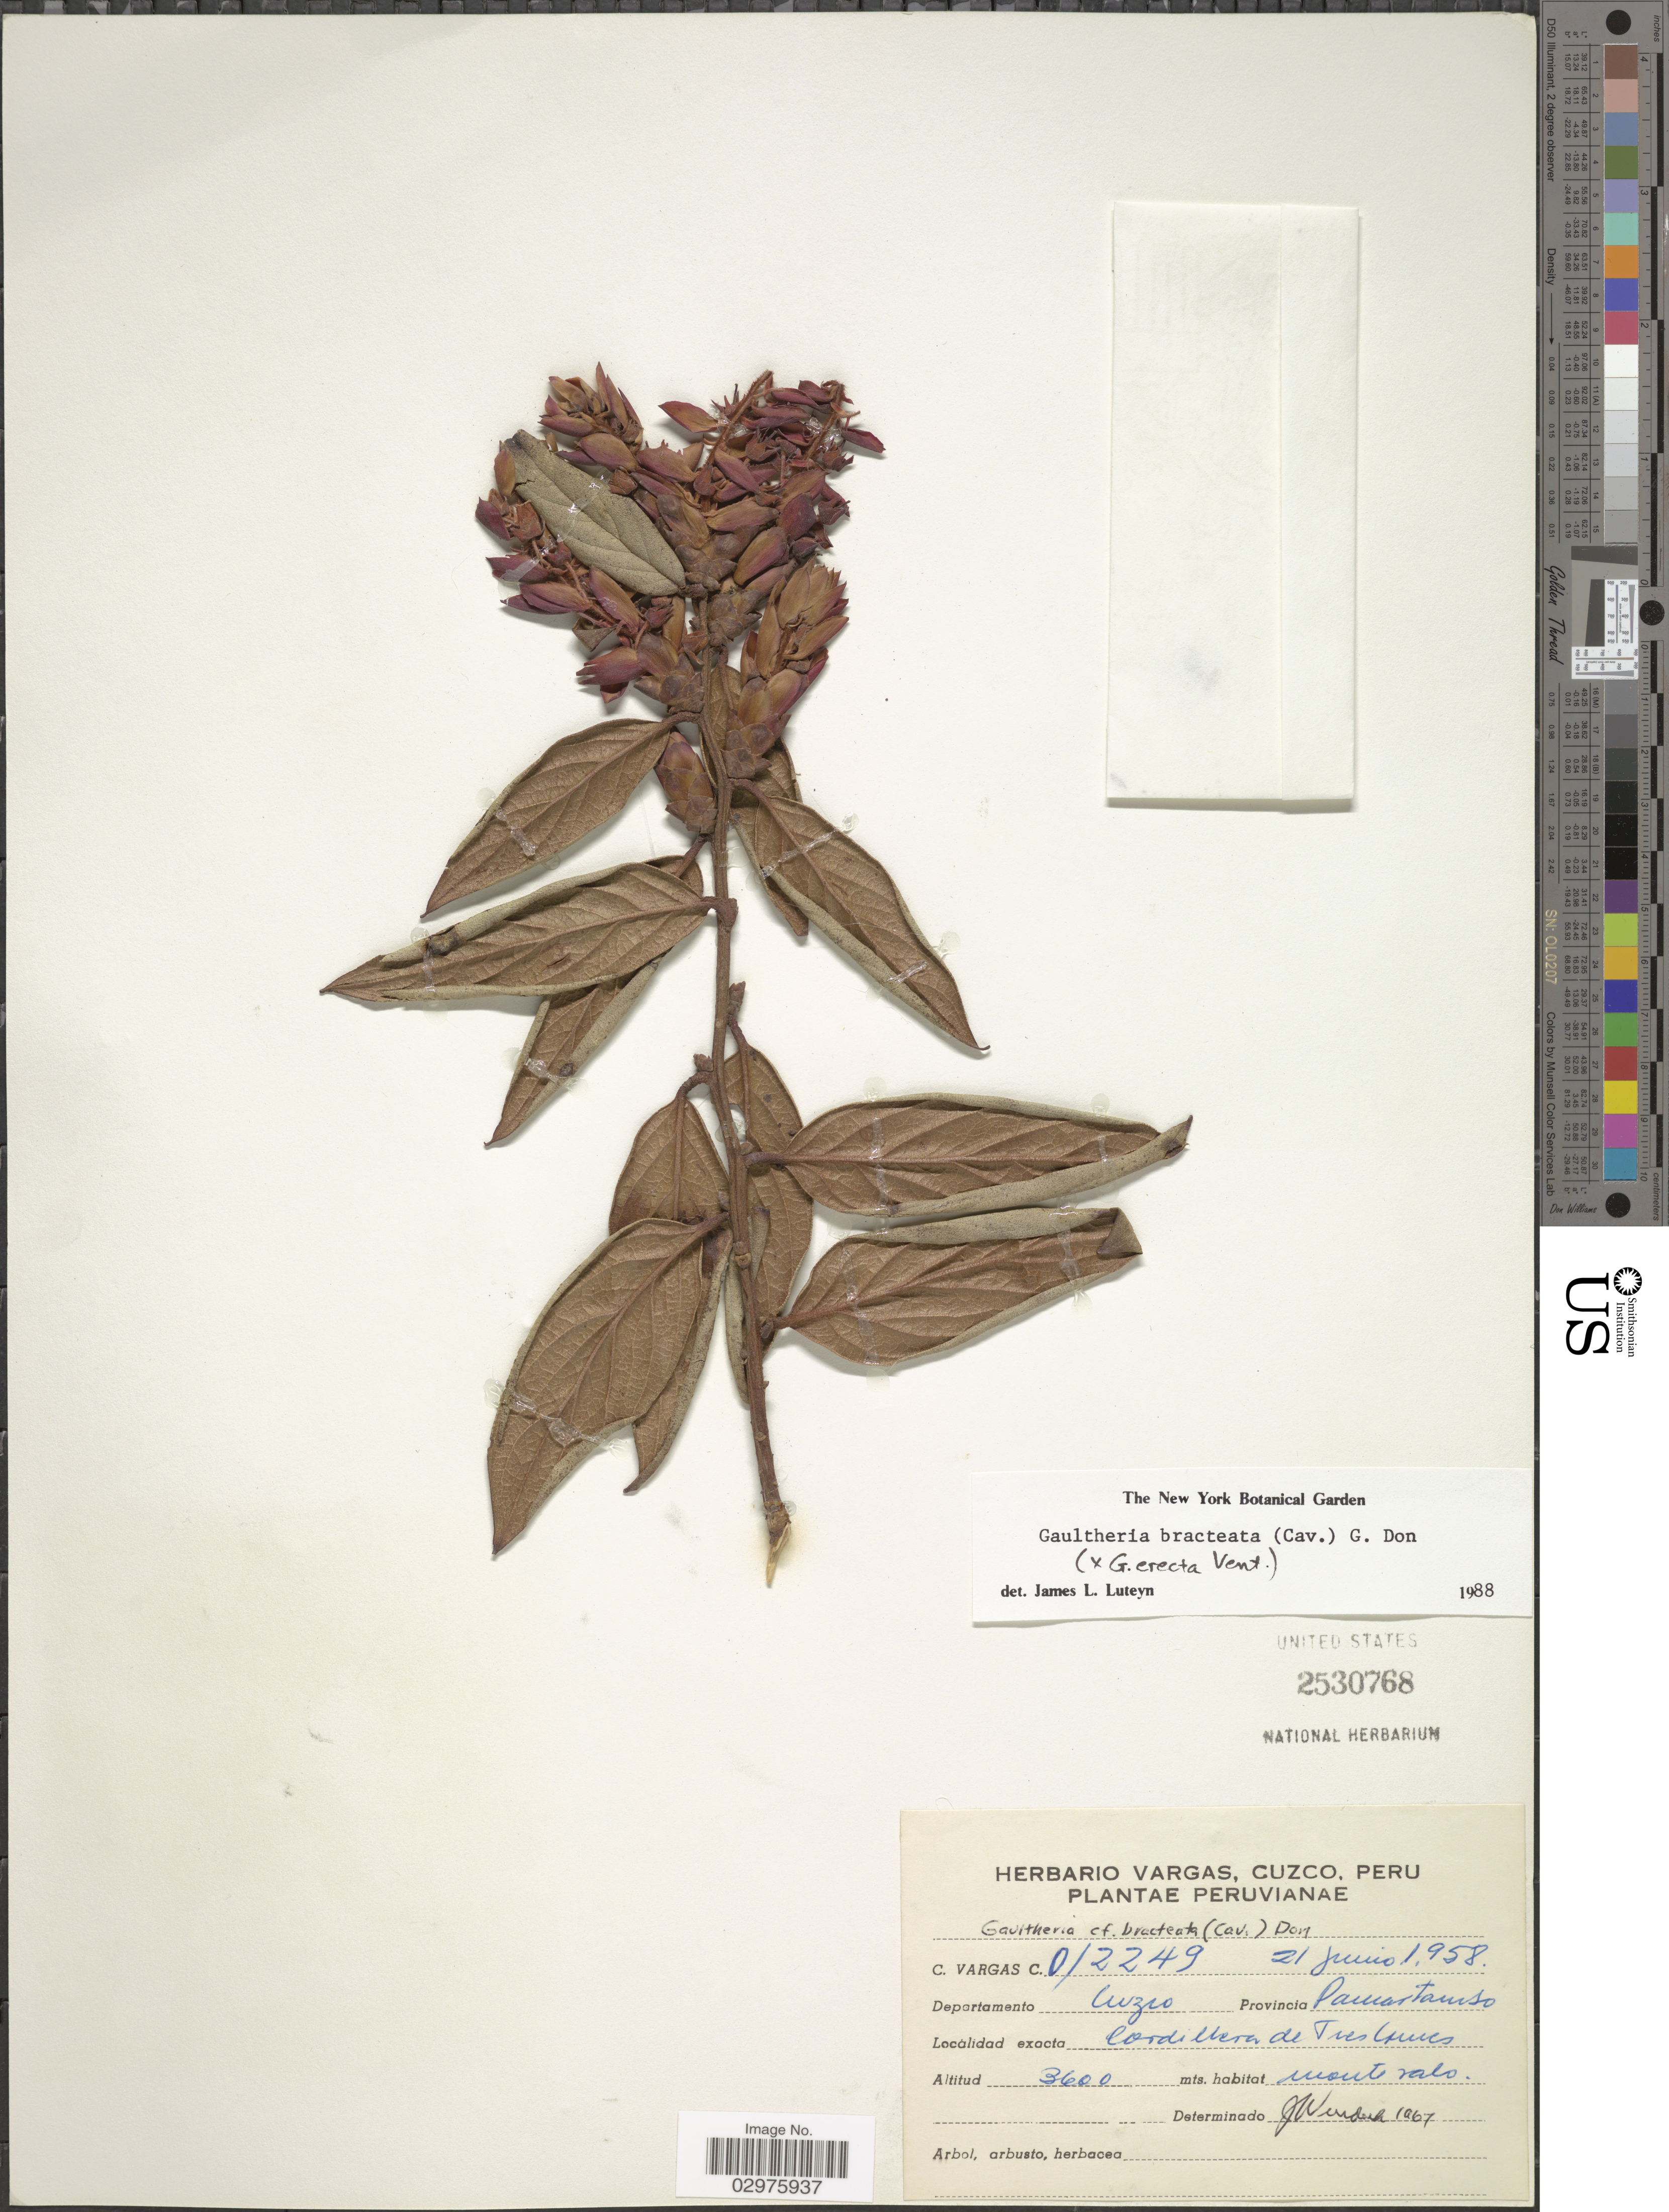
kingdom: Plantae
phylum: Tracheophyta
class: Magnoliopsida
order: Ericales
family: Ericaceae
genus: Gaultheria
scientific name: Gaultheria bracteata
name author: (Cav.) G. Don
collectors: C. Vargas Calderón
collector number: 012249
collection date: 1958-06-21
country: Peru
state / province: Cusco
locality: Departamento Cuzco. Provincia Paucartambo. Cordillera de Tres Cruces.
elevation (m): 3600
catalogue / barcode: US 2530768